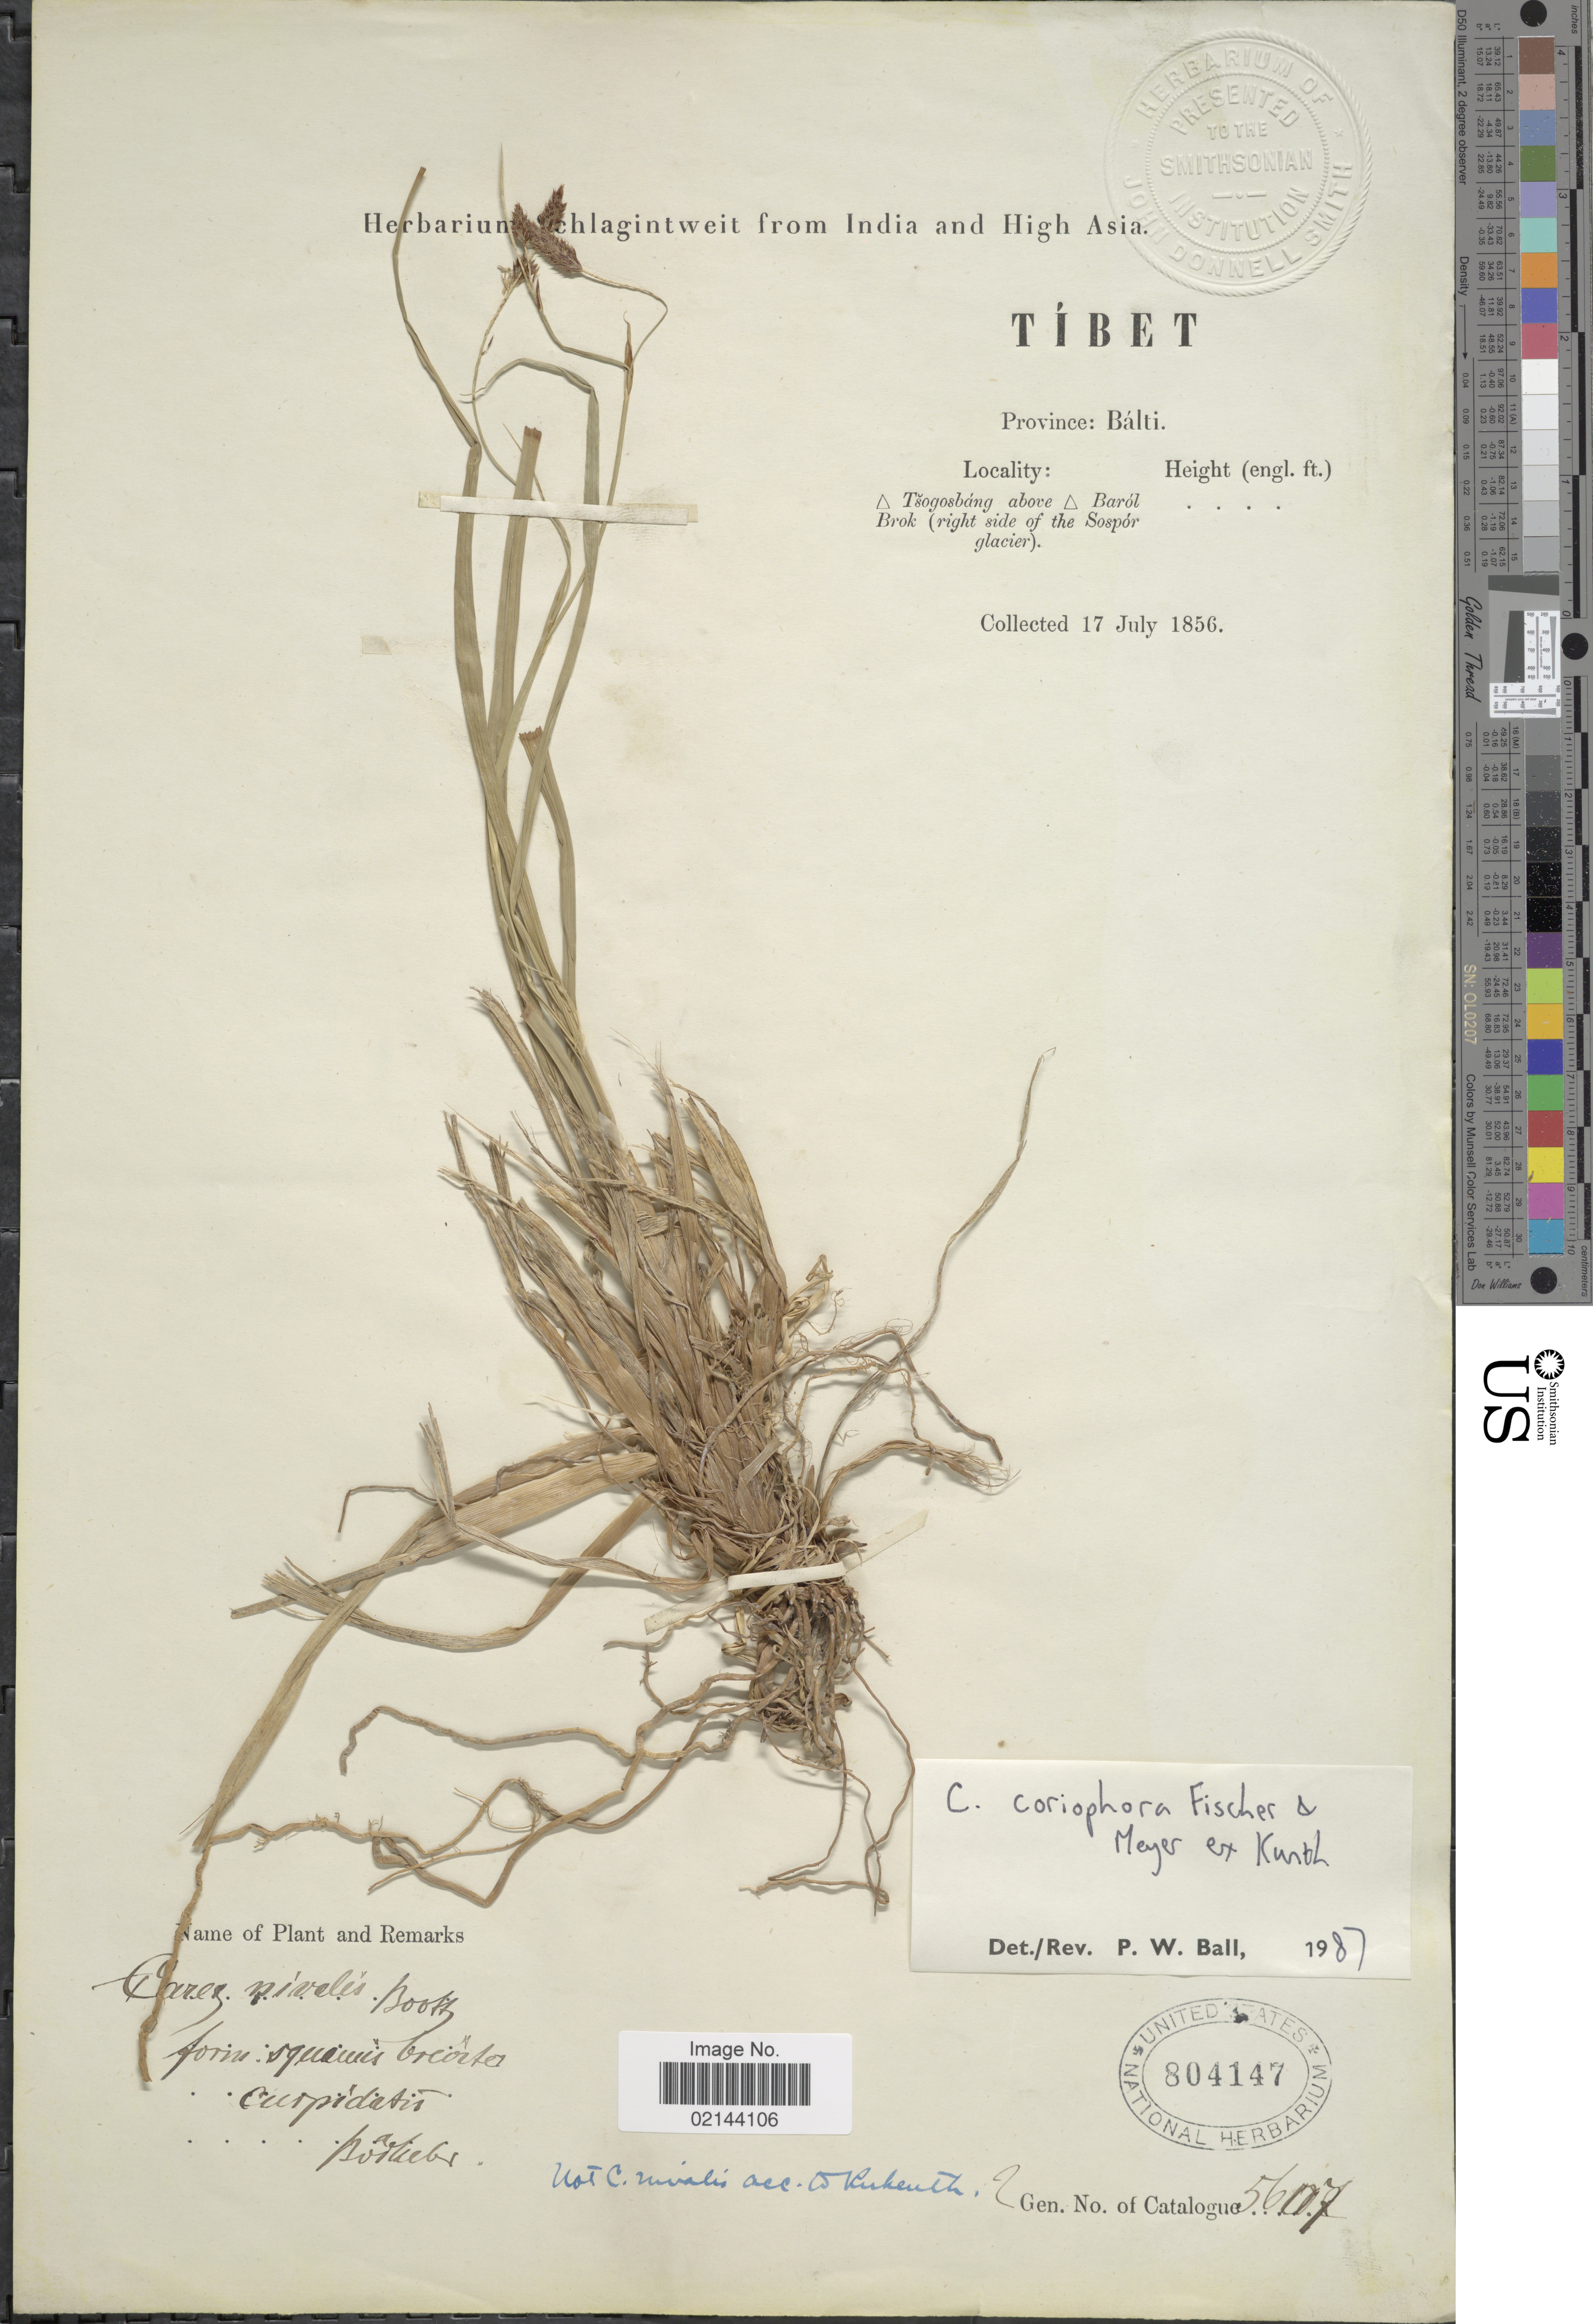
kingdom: Plantae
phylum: Tracheophyta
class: Liliopsida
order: Poales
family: Cyperaceae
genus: Carex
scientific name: Carex coriophora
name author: Fisch. & C.A. Mey. ex Kunth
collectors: ex herb. Schlagintweit from India and High Asia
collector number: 5607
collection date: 1856-07-17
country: China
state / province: Xizang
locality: Tibet, Province: Balti, Tsogosbang above Barol Brok (right side of the Sospor glacier)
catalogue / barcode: US 804147